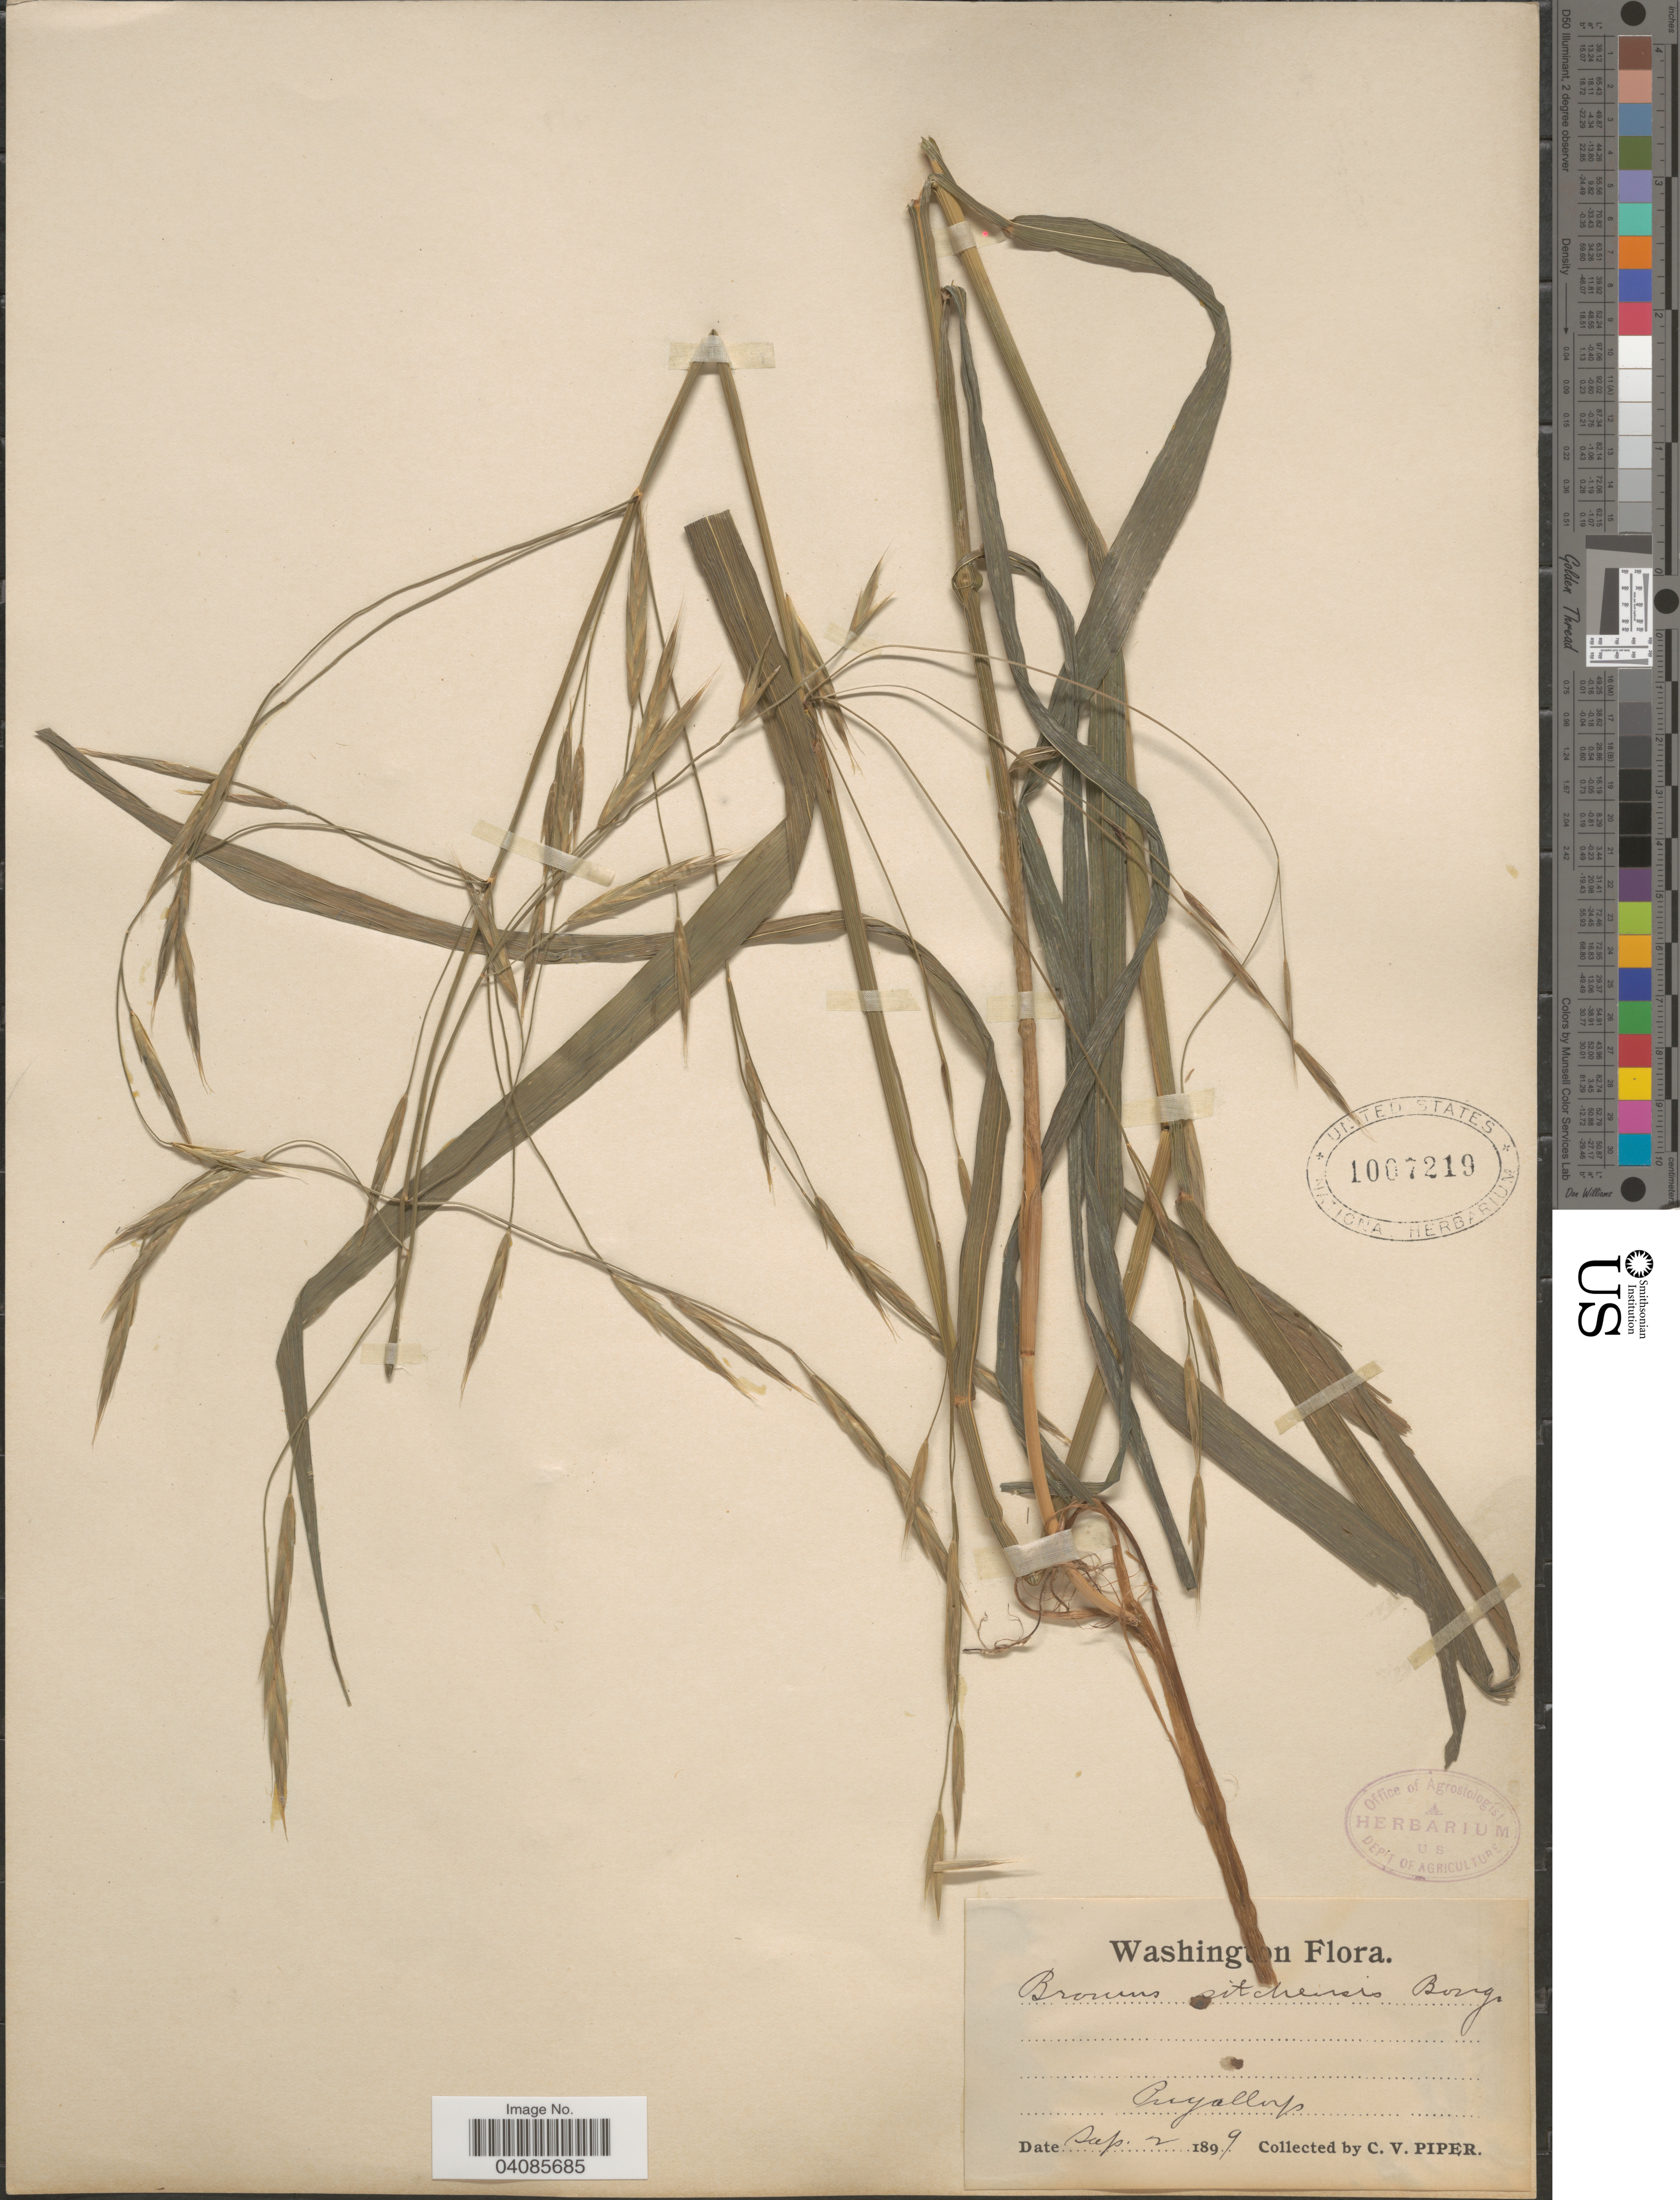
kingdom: Plantae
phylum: Tracheophyta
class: Liliopsida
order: Poales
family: Poaceae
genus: Bromus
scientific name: Bromus sitchensis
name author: Trin. in Bong.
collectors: C. V. Piper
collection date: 1899-09-02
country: United States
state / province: Washington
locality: Puyallup.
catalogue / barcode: US 1007219